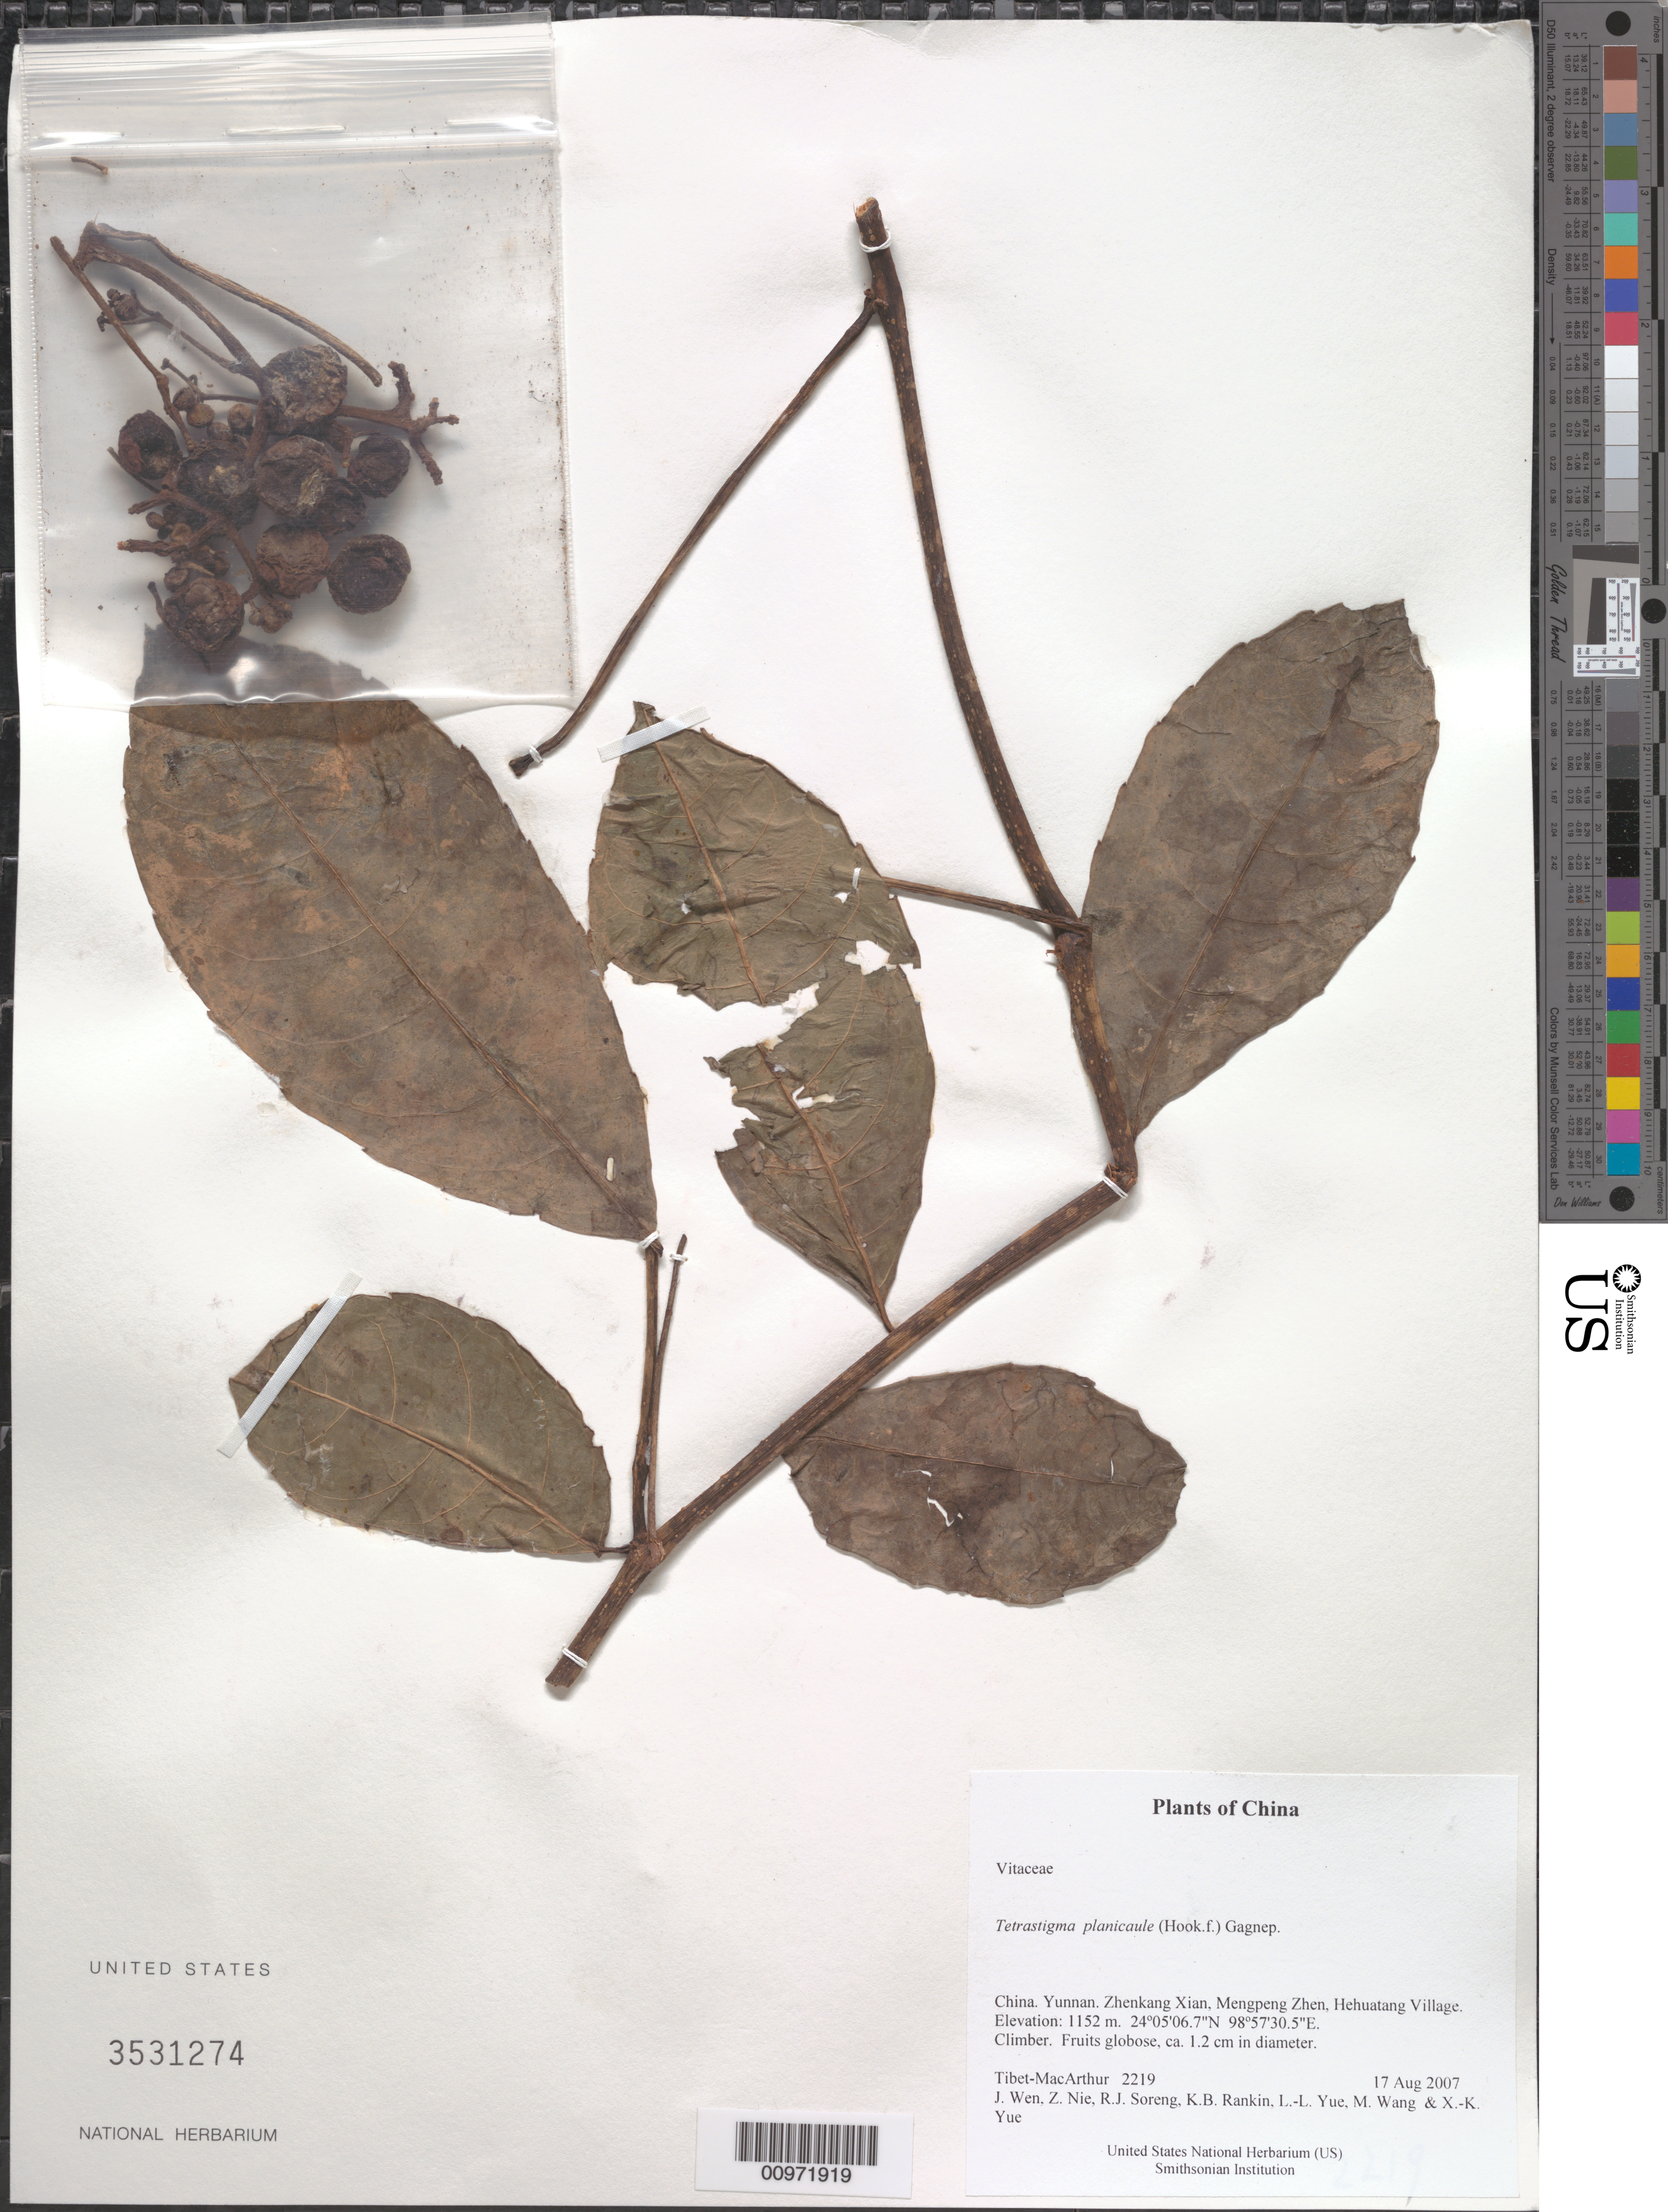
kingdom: Plantae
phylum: Tracheophyta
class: Magnoliopsida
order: Vitales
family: Vitaceae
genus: Tetrastigma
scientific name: Tetrastigma planicaule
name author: (W. Hook.) Gagnep.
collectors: Tibet-MacArthur, J. Wen, Z. Nie, R. J. Soreng, K. Rankin, L. Yue, M. Wang & X. Yue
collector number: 2219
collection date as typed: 17 Aug 2007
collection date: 2007-08-17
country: China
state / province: Yunnan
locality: Zhenkang Xian, Mengpeng Zhen, Hehuatang Village.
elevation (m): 1152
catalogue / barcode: US 3531274